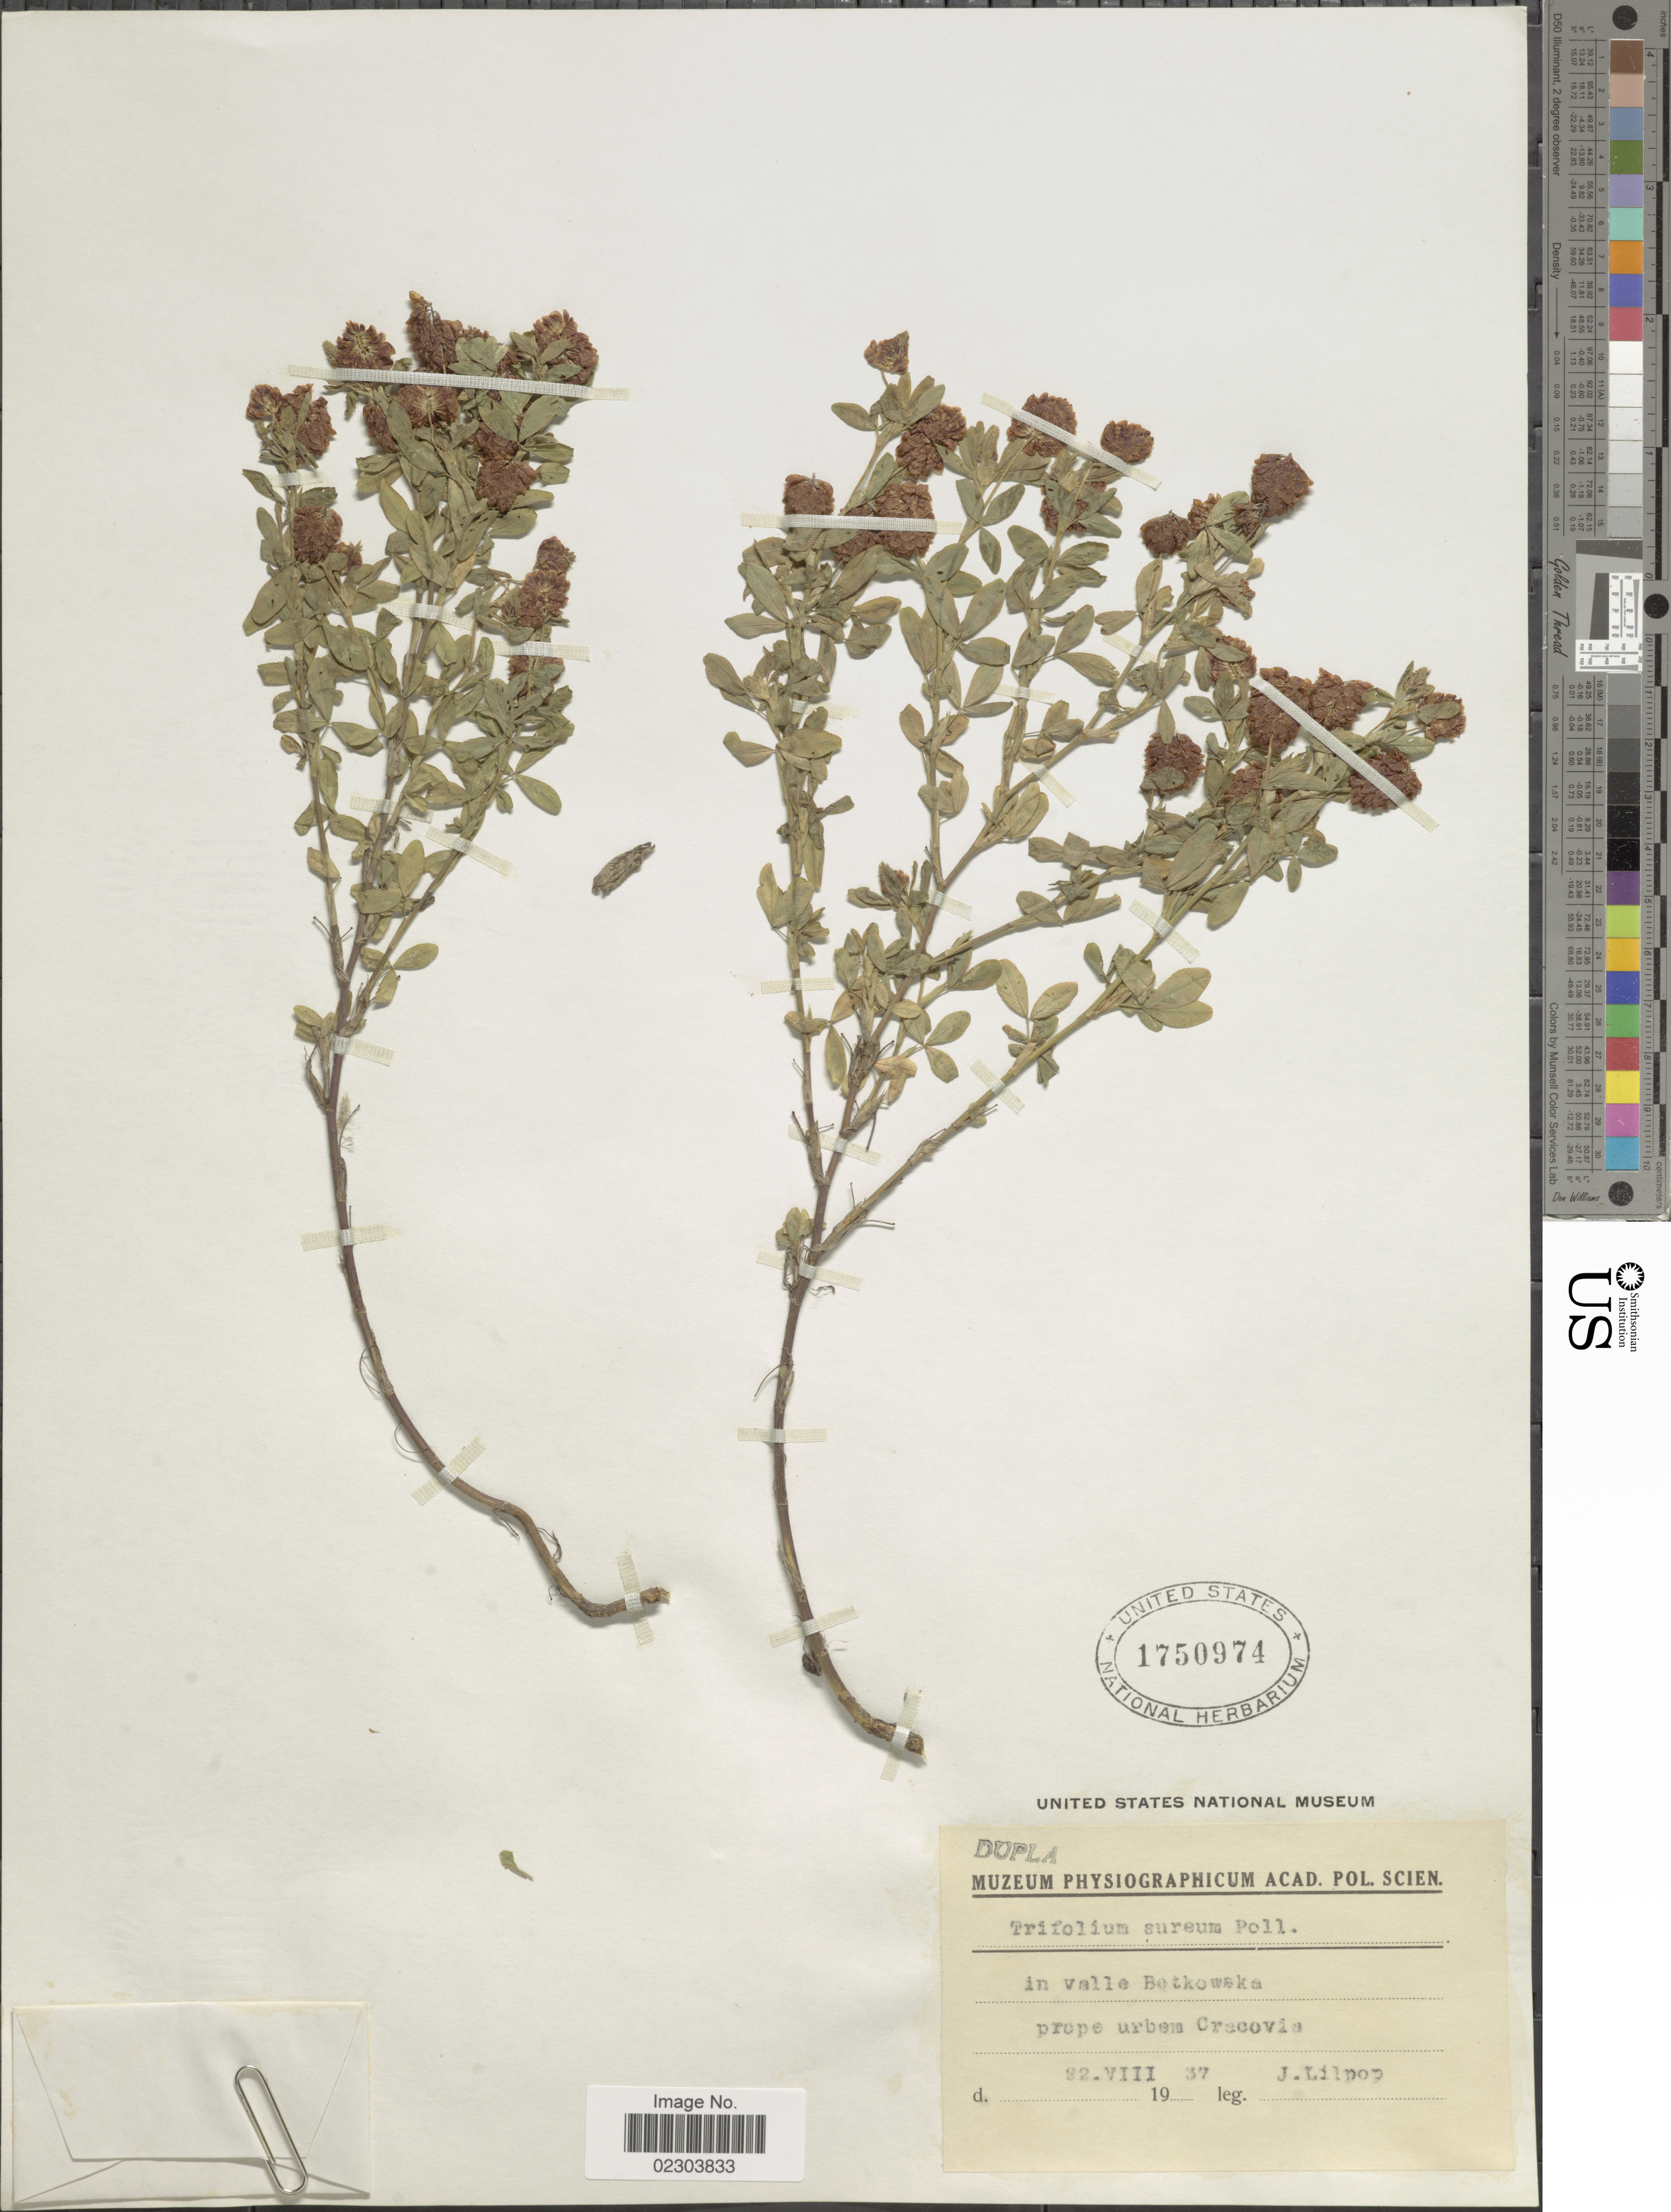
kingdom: Plantae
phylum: Tracheophyta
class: Magnoliopsida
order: Fabales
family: Fabaceae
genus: Trifolium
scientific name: Trifolium aureum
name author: Pollich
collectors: J. Lilpop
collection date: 1937-08-22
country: Poland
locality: In valle Bethowaka, prope urbem Cracovia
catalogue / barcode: US 1750974